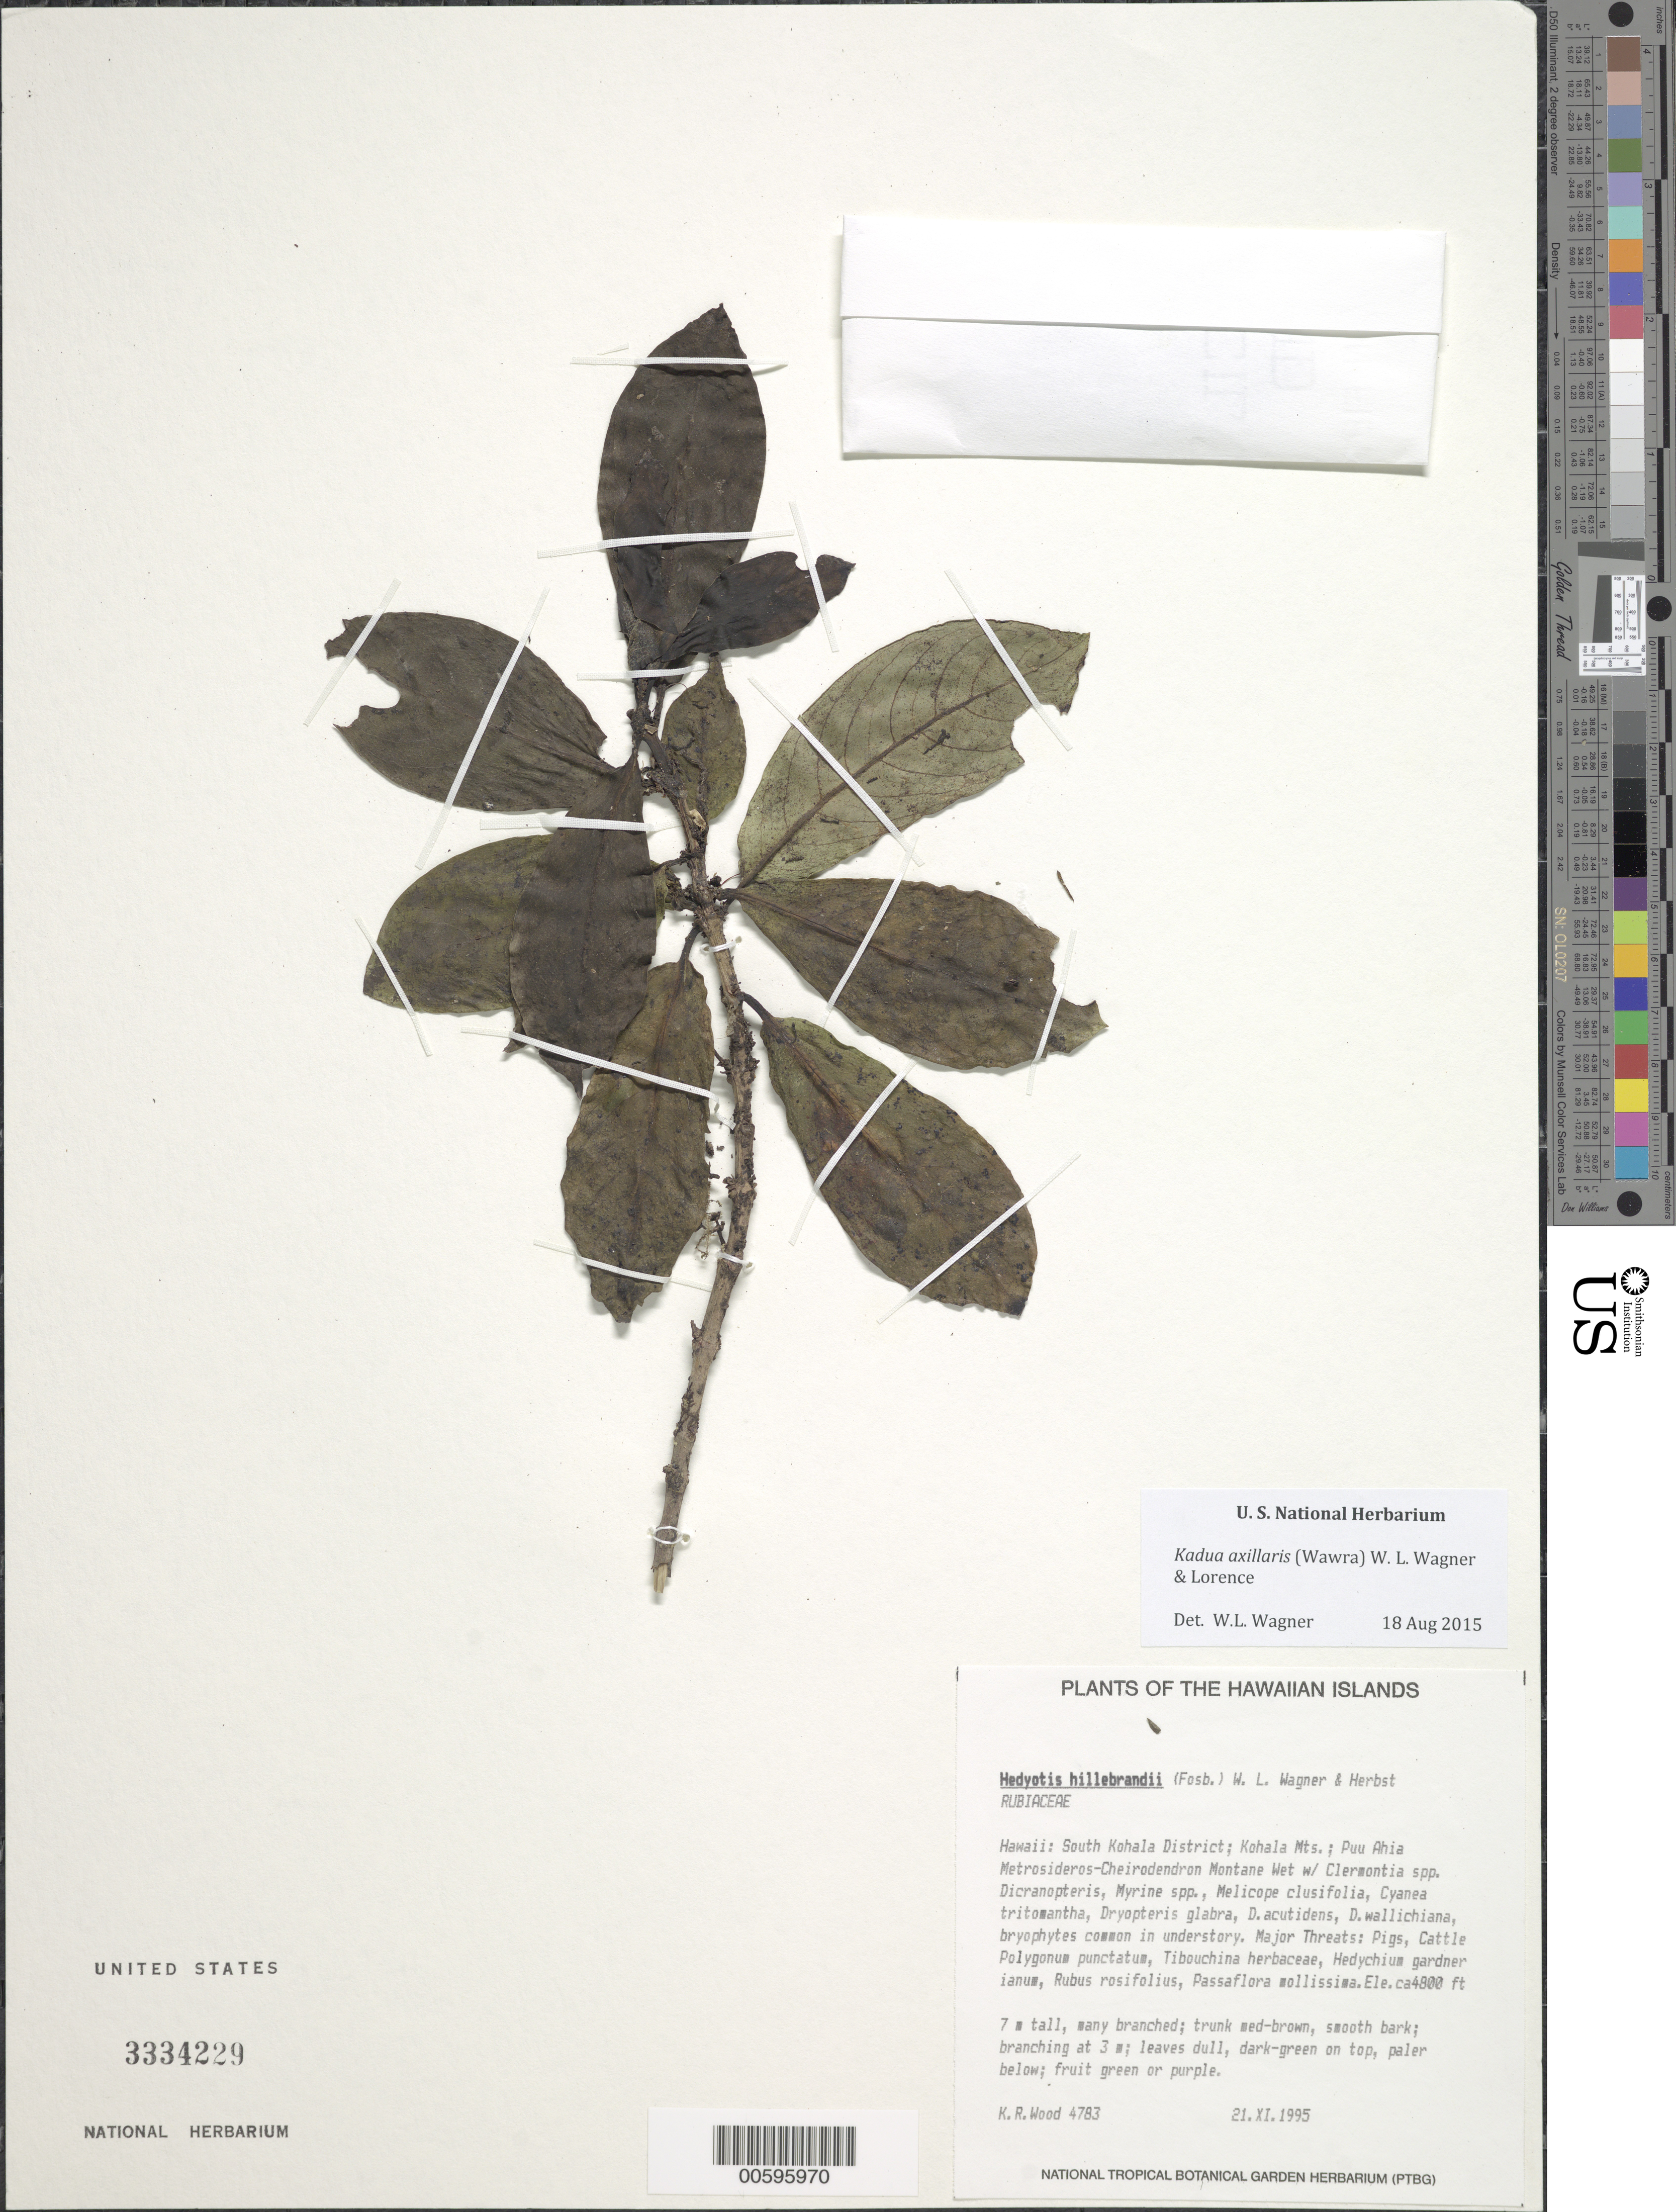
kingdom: Plantae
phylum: Tracheophyta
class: Magnoliopsida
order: Gentianales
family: Rubiaceae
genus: Kadua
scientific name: Kadua axillaris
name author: (Wawra) W.L. Wagner & Lorence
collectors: K. R. Wood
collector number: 4783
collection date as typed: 21 Nov 1995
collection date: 1995-11-21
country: United States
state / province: Hawaii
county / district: Hawaii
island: Hawaii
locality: South Kohala Dist; Kohala Mts; Puu Ahia.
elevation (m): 1463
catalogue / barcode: US 3334229